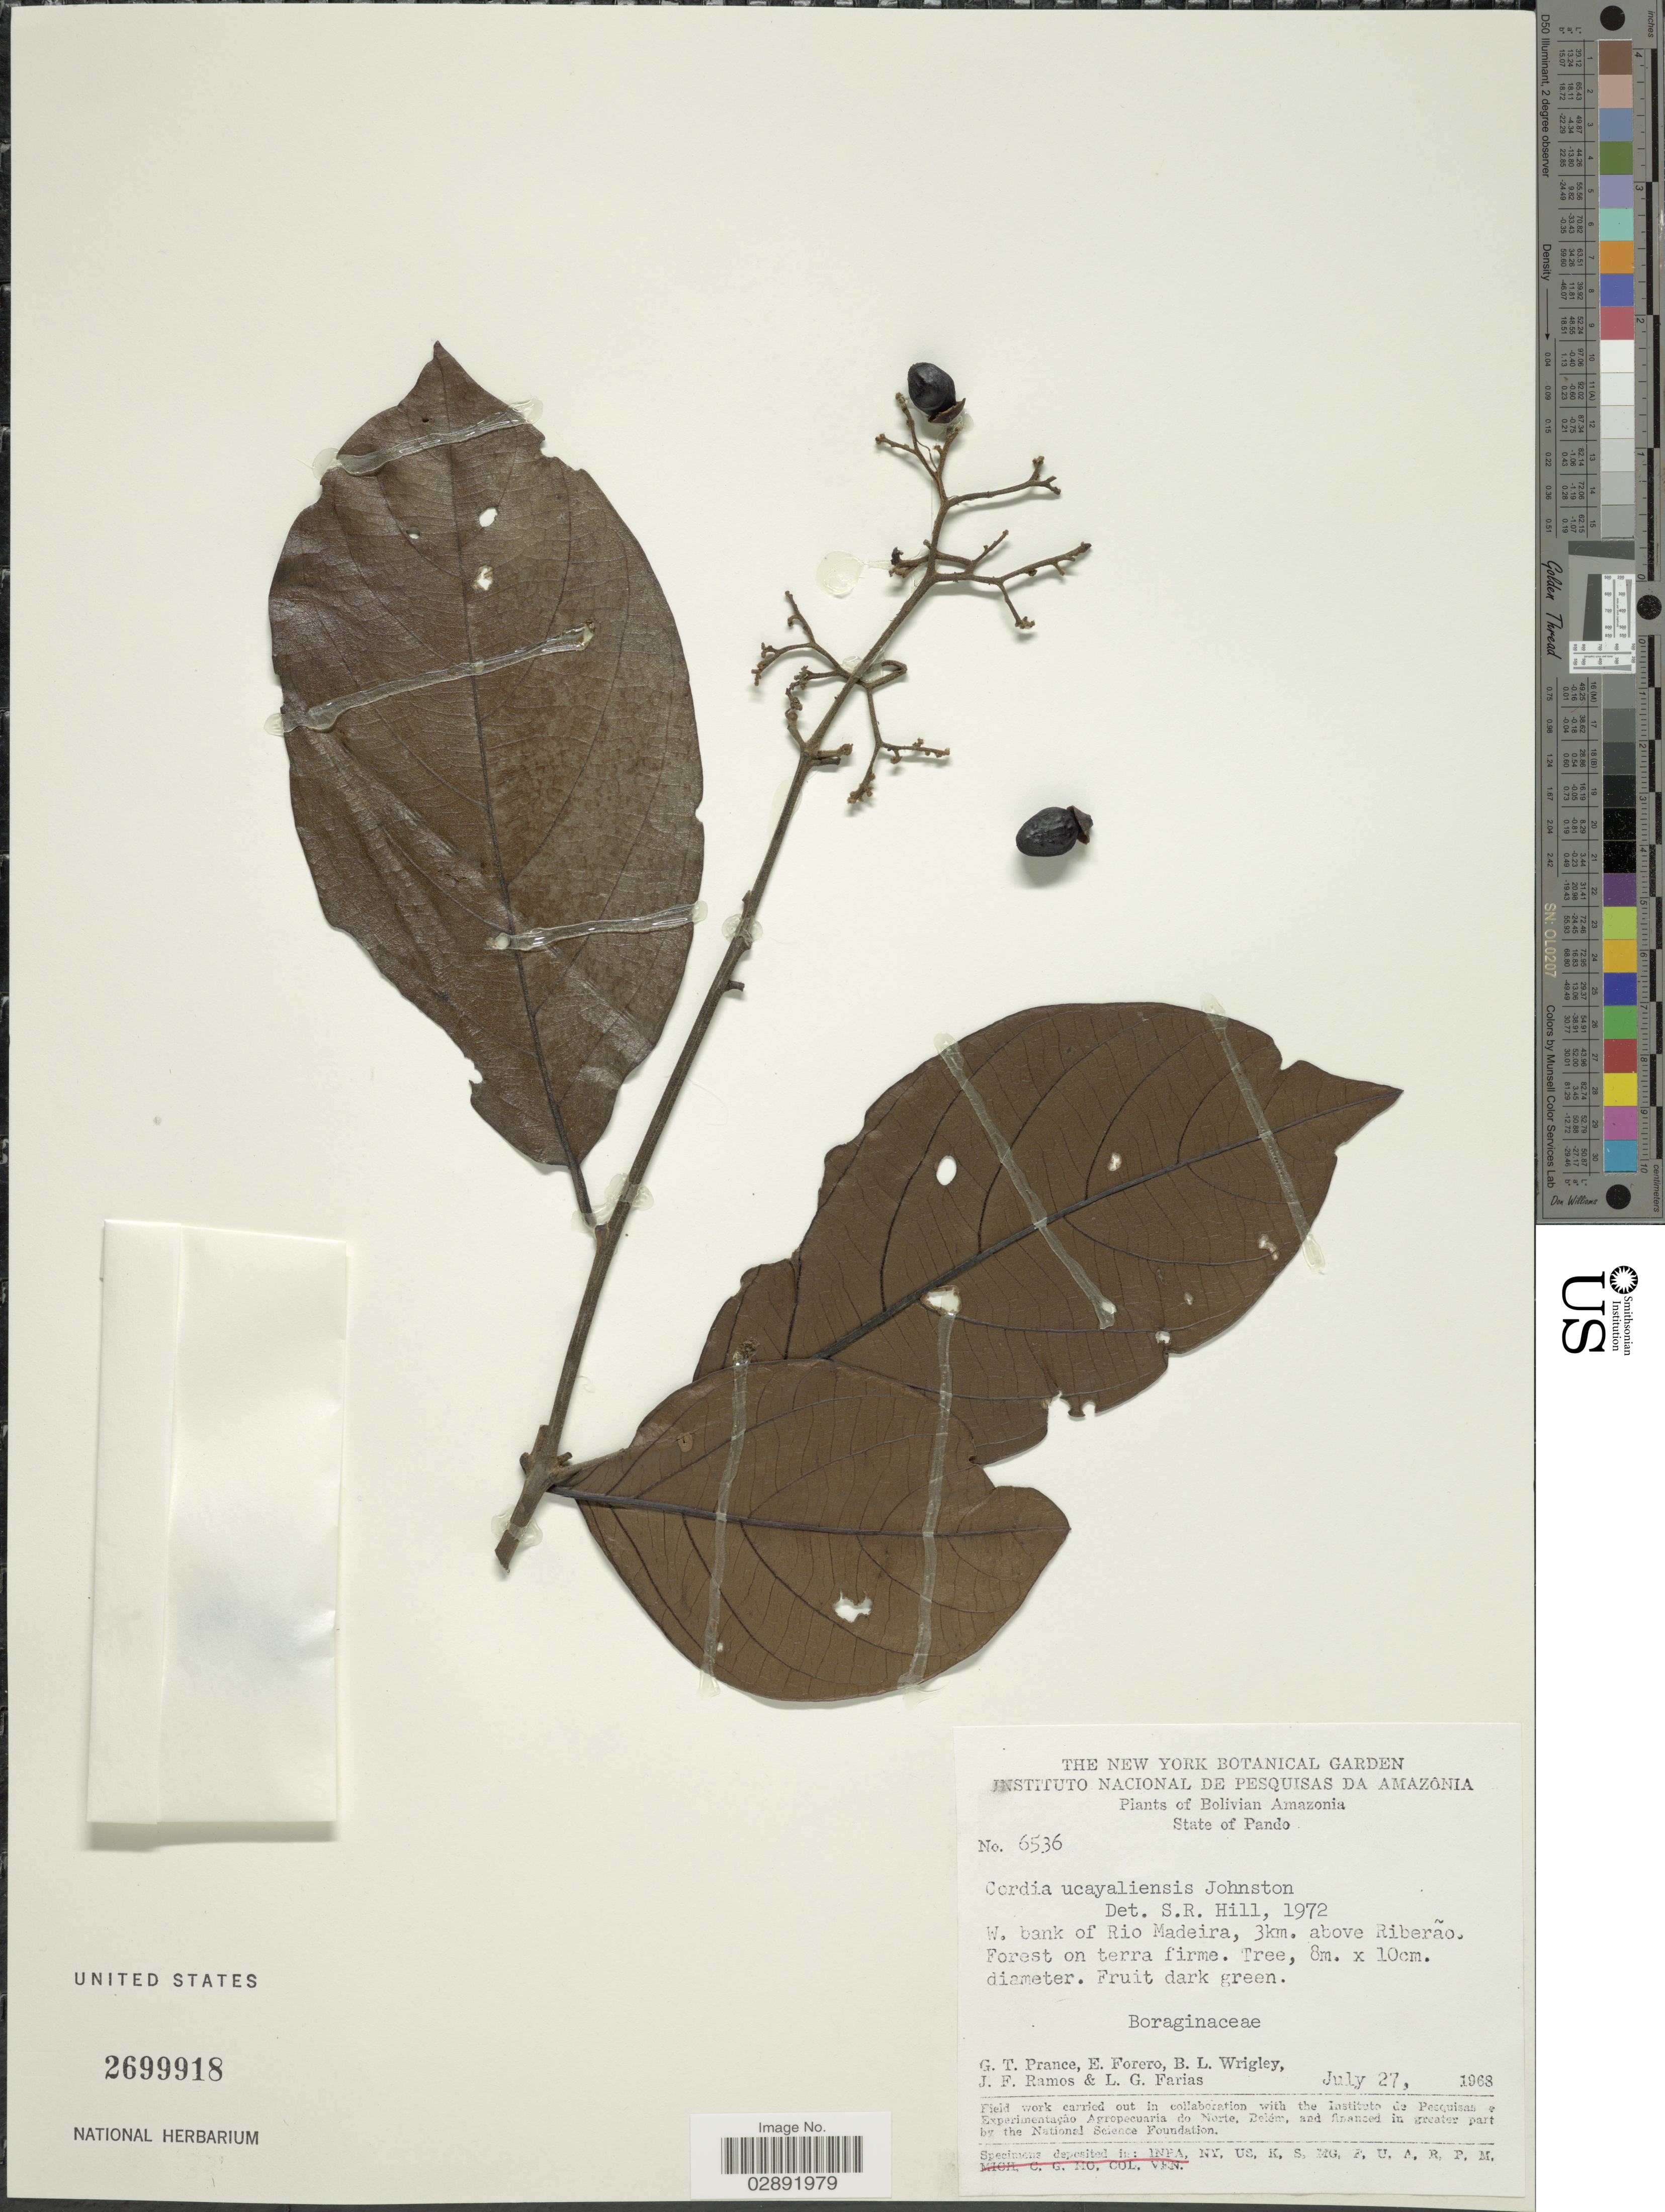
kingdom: Plantae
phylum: Tracheophyta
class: Magnoliopsida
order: Boraginales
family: Cordiaceae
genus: Cordia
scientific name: Cordia ucayaliensis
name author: I.M. Johnst.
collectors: G. T. Prance, E. Forero, B. L. Wrigley, J. F. Ramos & L. G. Farias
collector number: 6536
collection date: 1968-07-27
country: Bolivia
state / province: Pando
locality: Bolivian Amazonia, W. bank of Rio Madeira, 3km. above Riberão.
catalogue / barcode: US 2699918